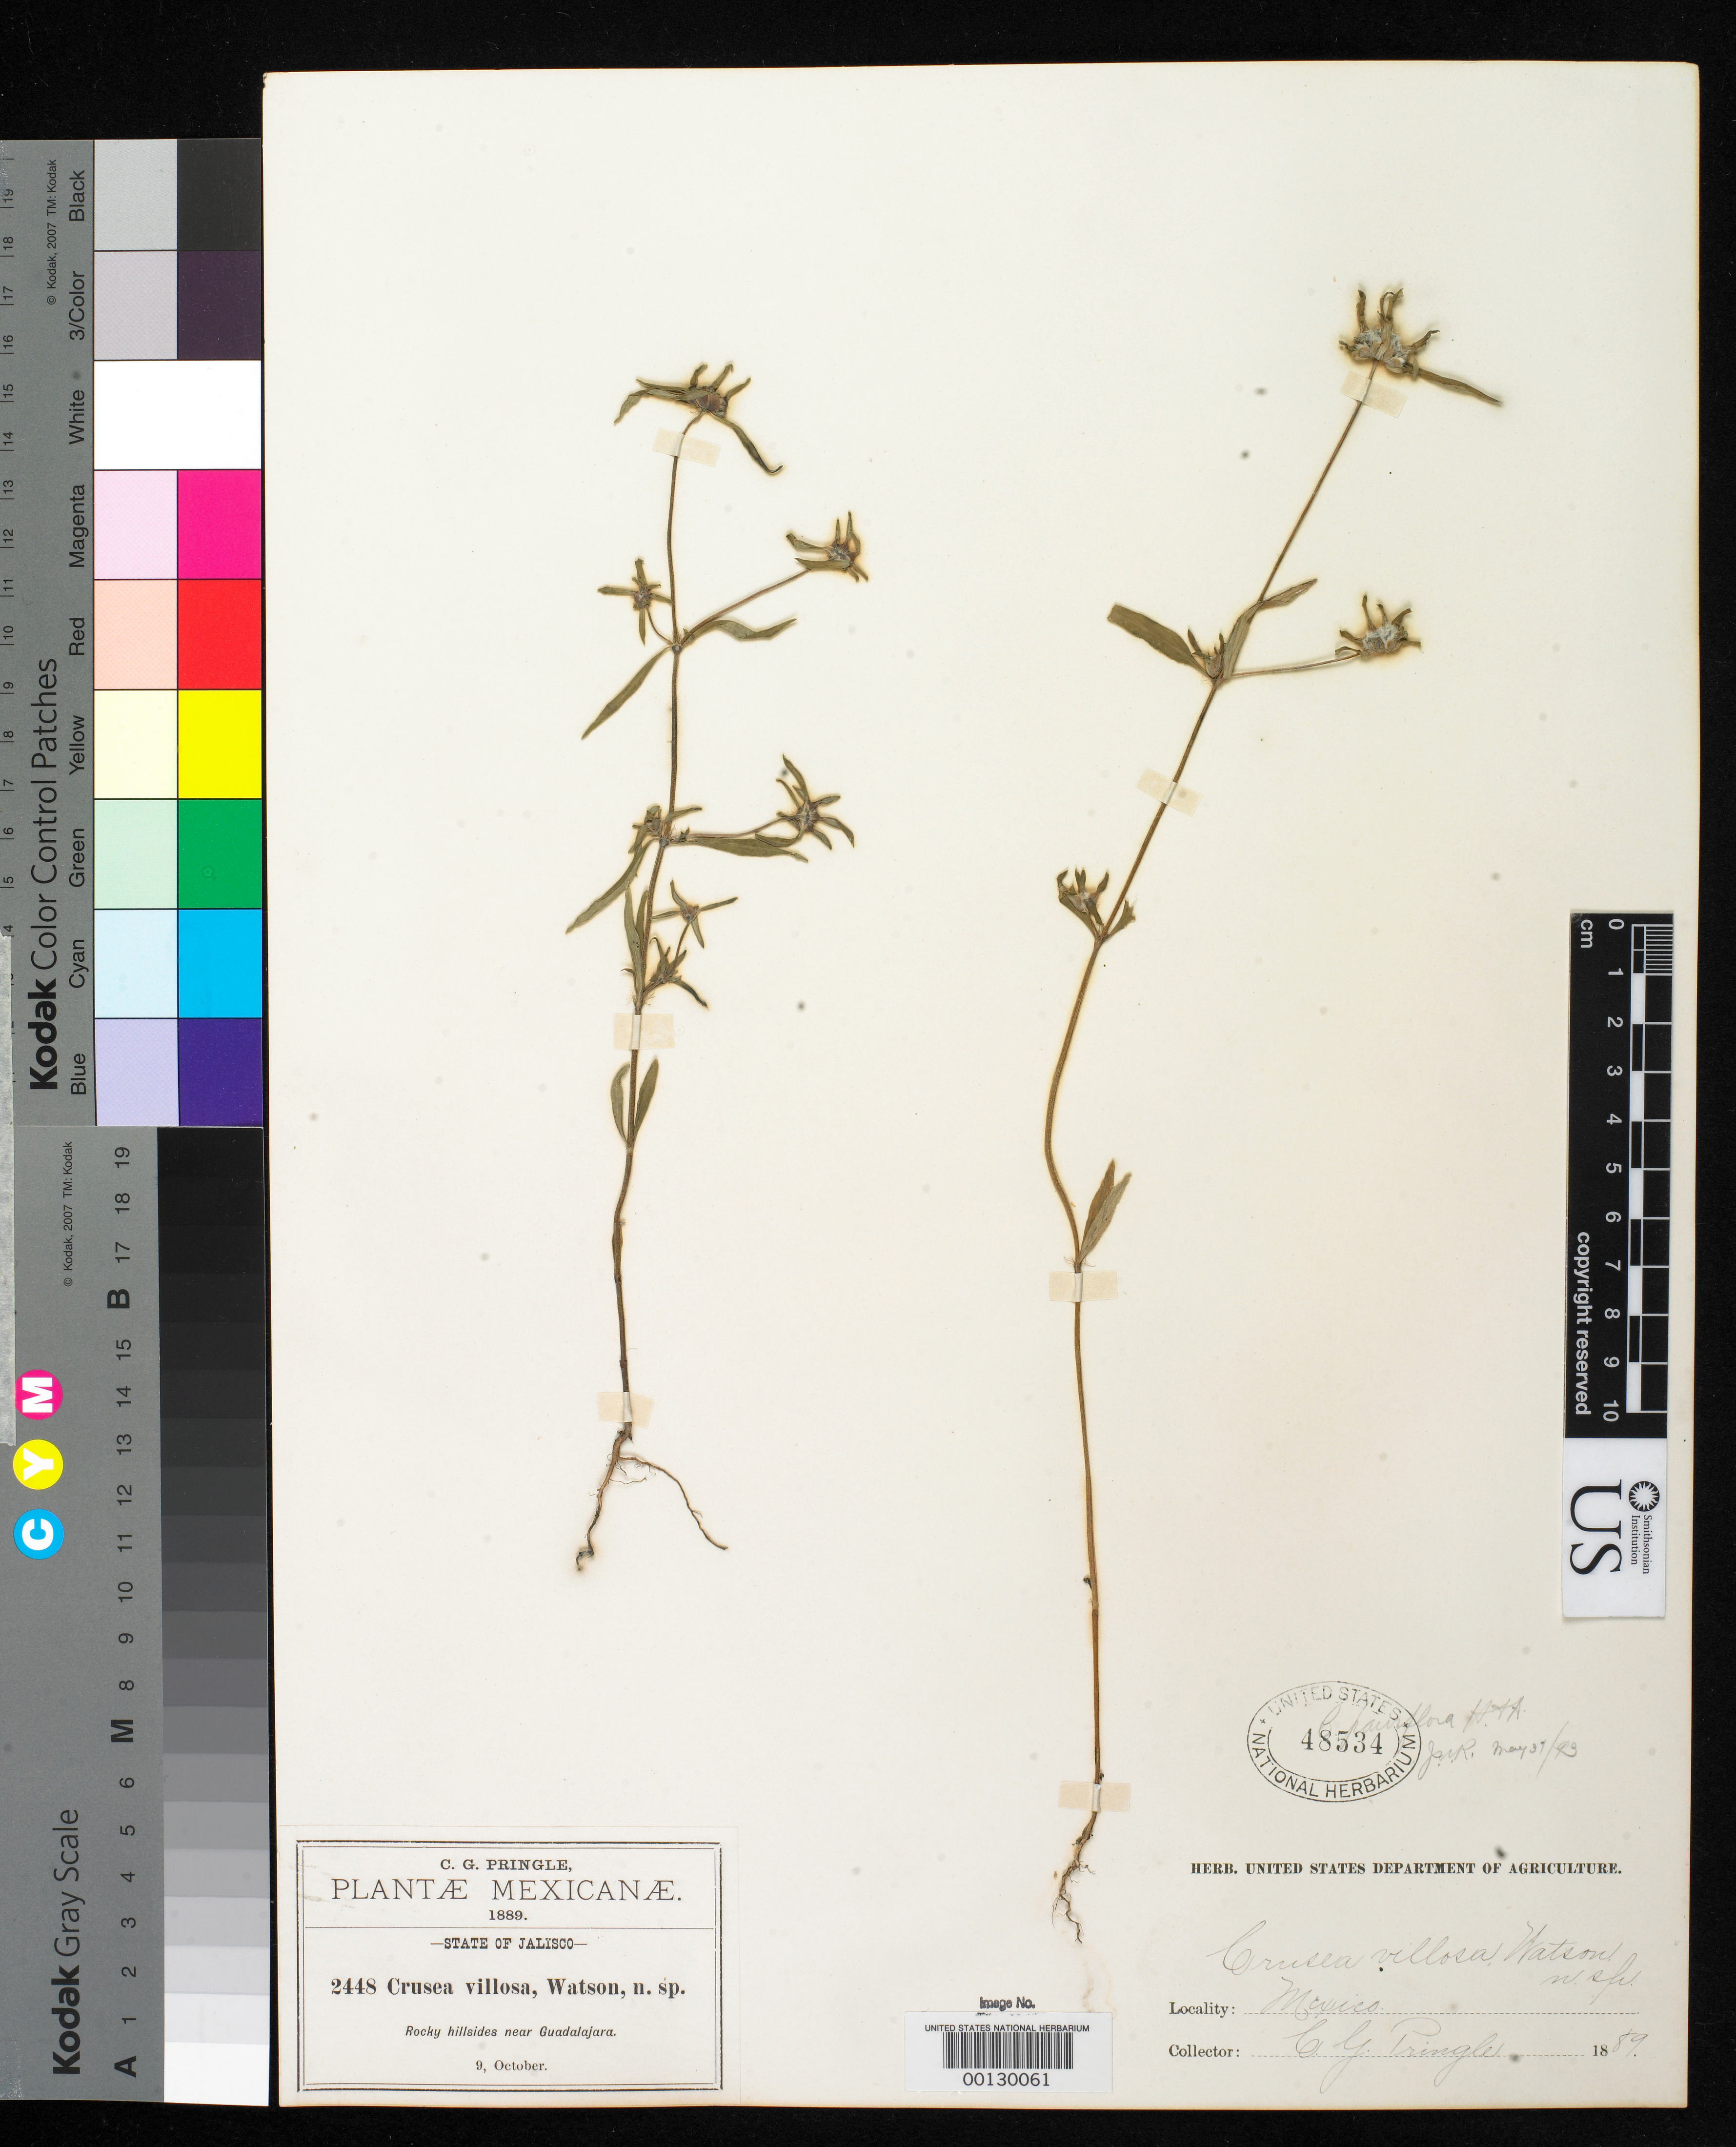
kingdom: Plantae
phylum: Tracheophyta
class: Magnoliopsida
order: Gentianales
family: Rubiaceae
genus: Crusea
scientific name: Crusea villosa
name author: S. Watson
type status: Type Collection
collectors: C. G. Pringle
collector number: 2448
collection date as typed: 09 Oct 1889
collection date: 1889-10-09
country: Mexico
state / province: Jalisco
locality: Near Guadalajara.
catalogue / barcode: US 48534